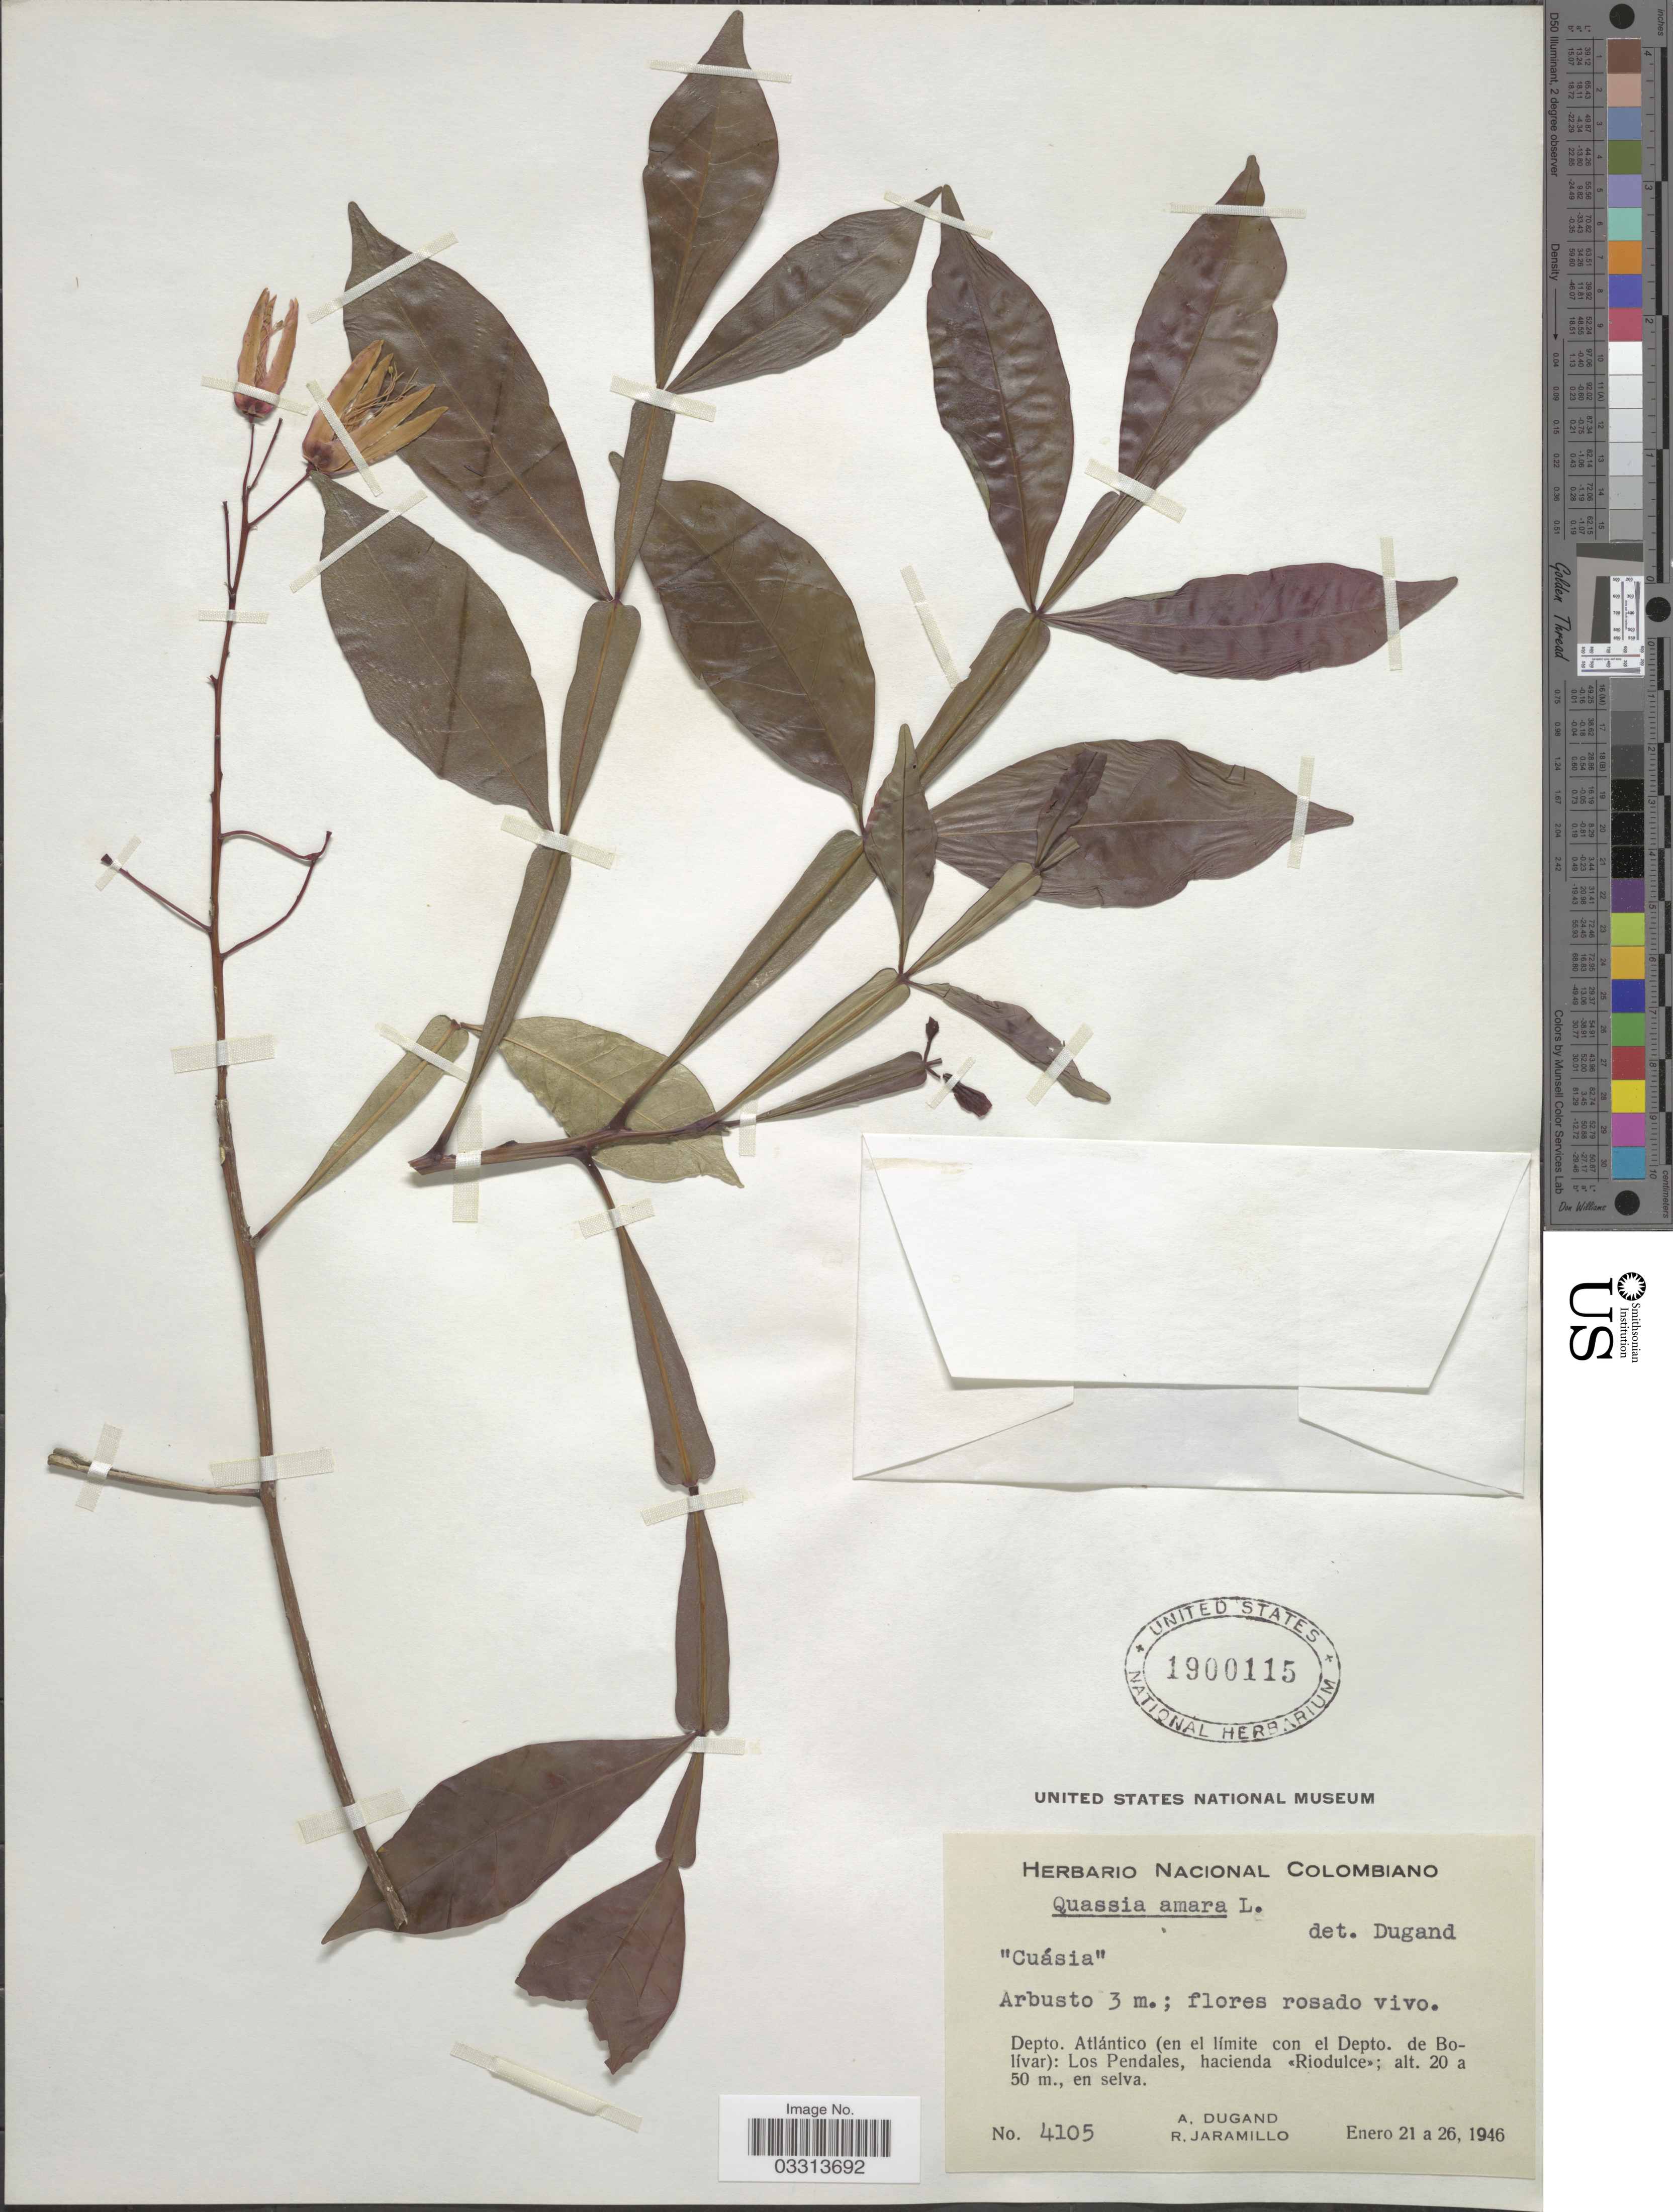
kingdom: Plantae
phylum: Tracheophyta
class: Magnoliopsida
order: Sapindales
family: Simaroubaceae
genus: Quassia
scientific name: Quassia amara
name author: L.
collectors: A. Dugand & R. Jaramillo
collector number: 4105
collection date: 1946-01-21/1946-01-26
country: Colombia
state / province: Atlántico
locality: Depto. Atlántico (en el límite con el Depto. de Bolívar): Los Pendales, hacienda <<Riodulce>>.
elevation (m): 20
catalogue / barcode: US 1900115